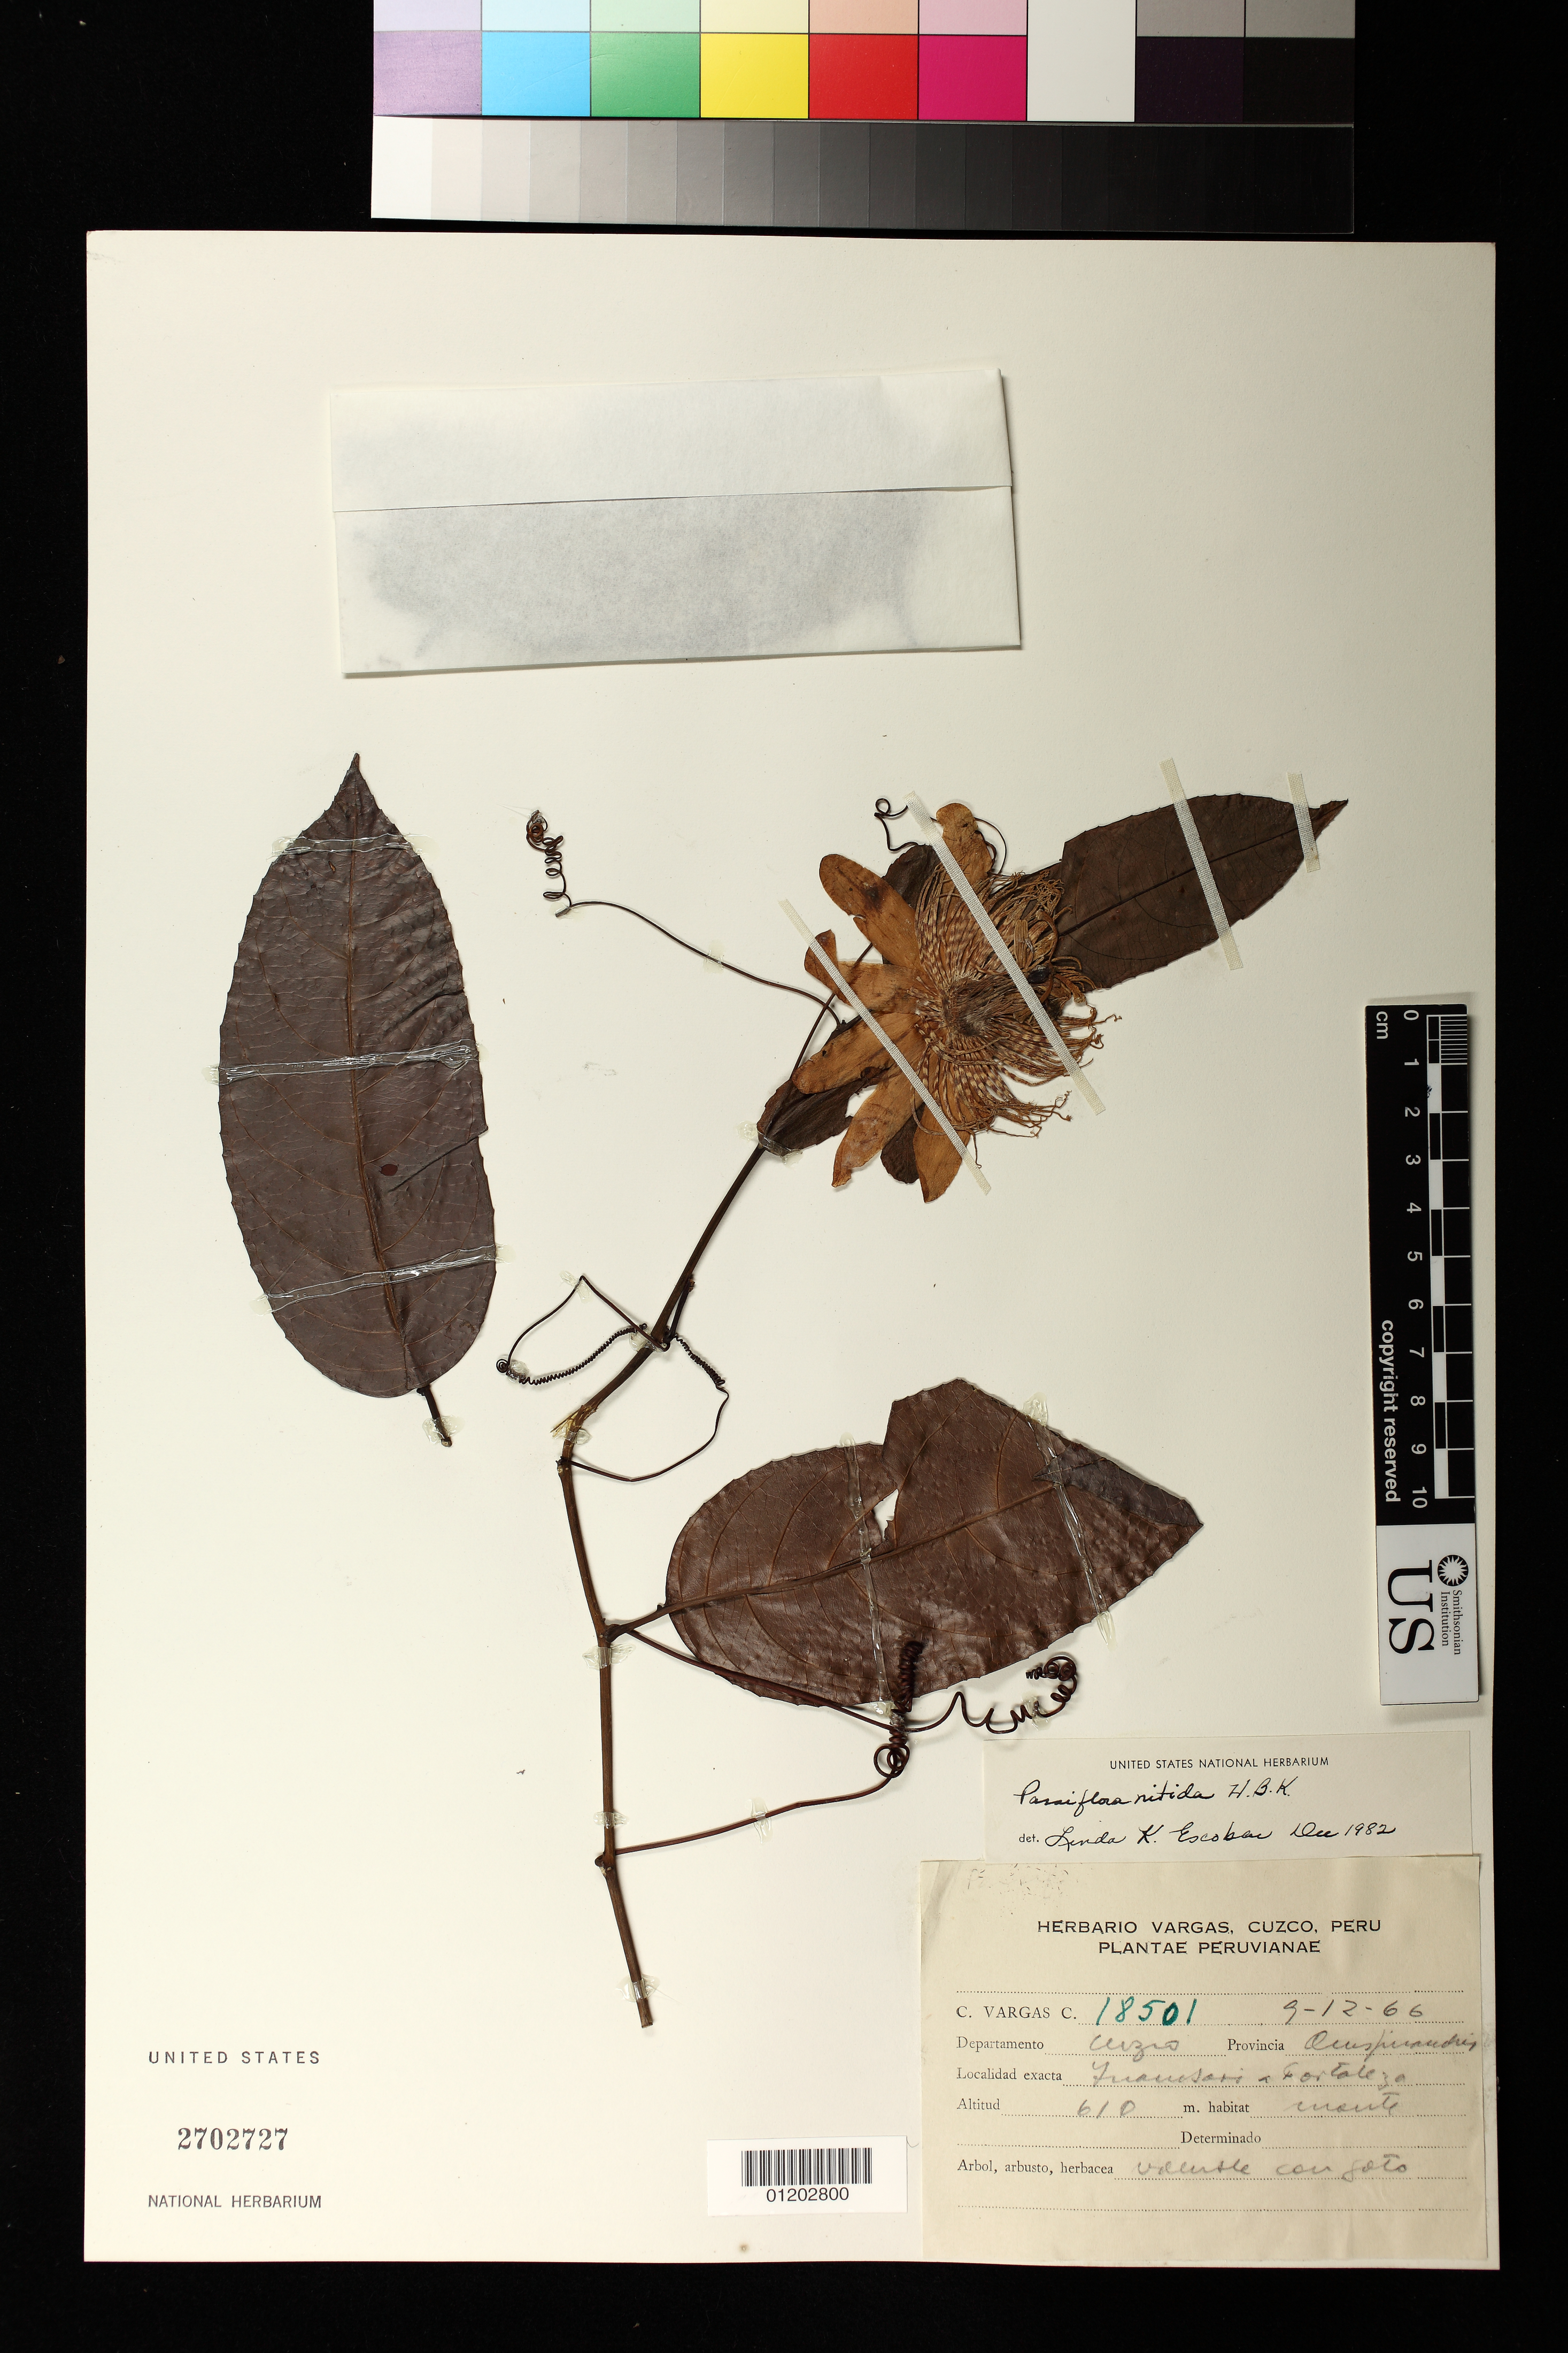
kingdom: Plantae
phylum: Tracheophyta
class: Magnoliopsida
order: Malpighiales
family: Passifloraceae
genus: Passiflora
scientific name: Passiflora nitida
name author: Kunth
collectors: C. Vargas C.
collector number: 18501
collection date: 1966-12-09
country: Peru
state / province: Cusco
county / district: Quispicanchis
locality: Franasari a Gortaleza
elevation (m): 610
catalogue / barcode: US 2702727